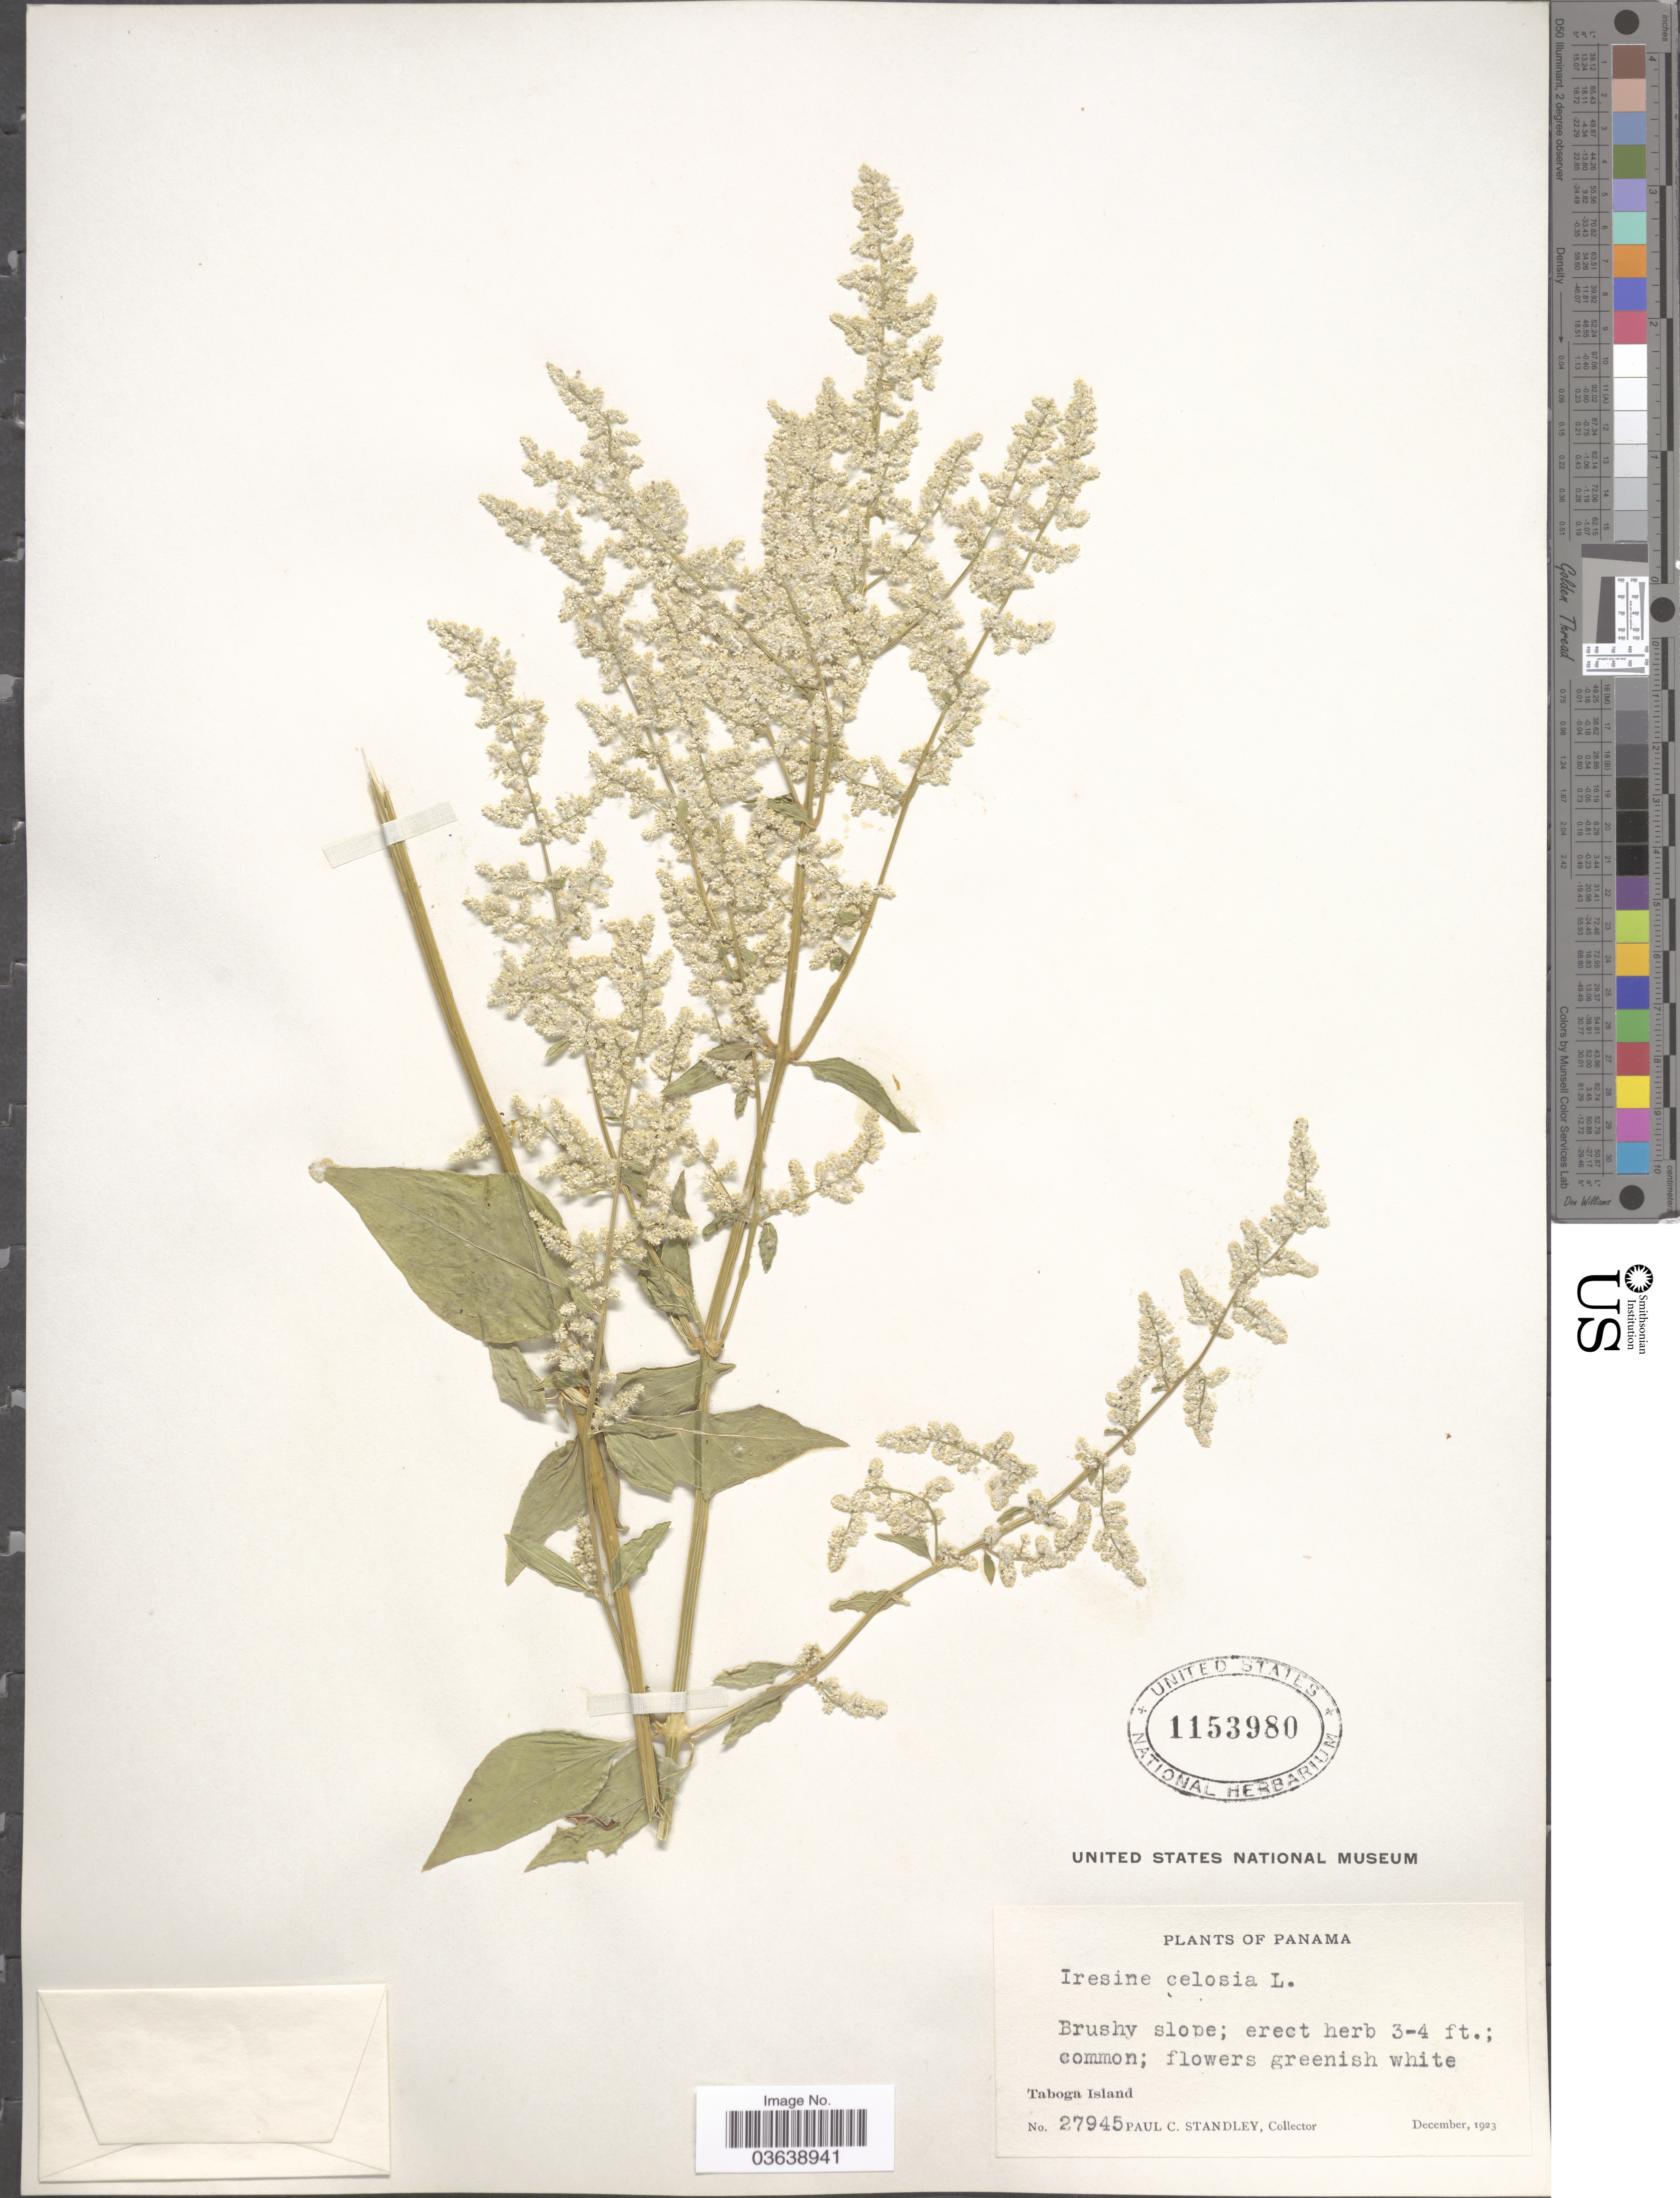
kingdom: Plantae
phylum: Tracheophyta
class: Magnoliopsida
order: Caryophyllales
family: Amaranthaceae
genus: Iresine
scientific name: Iresine celosia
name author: L.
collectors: P. C. Standley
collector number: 27945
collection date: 1923-12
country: Panama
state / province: Panamá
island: Taboga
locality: Taboga Island.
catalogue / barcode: US 1153980